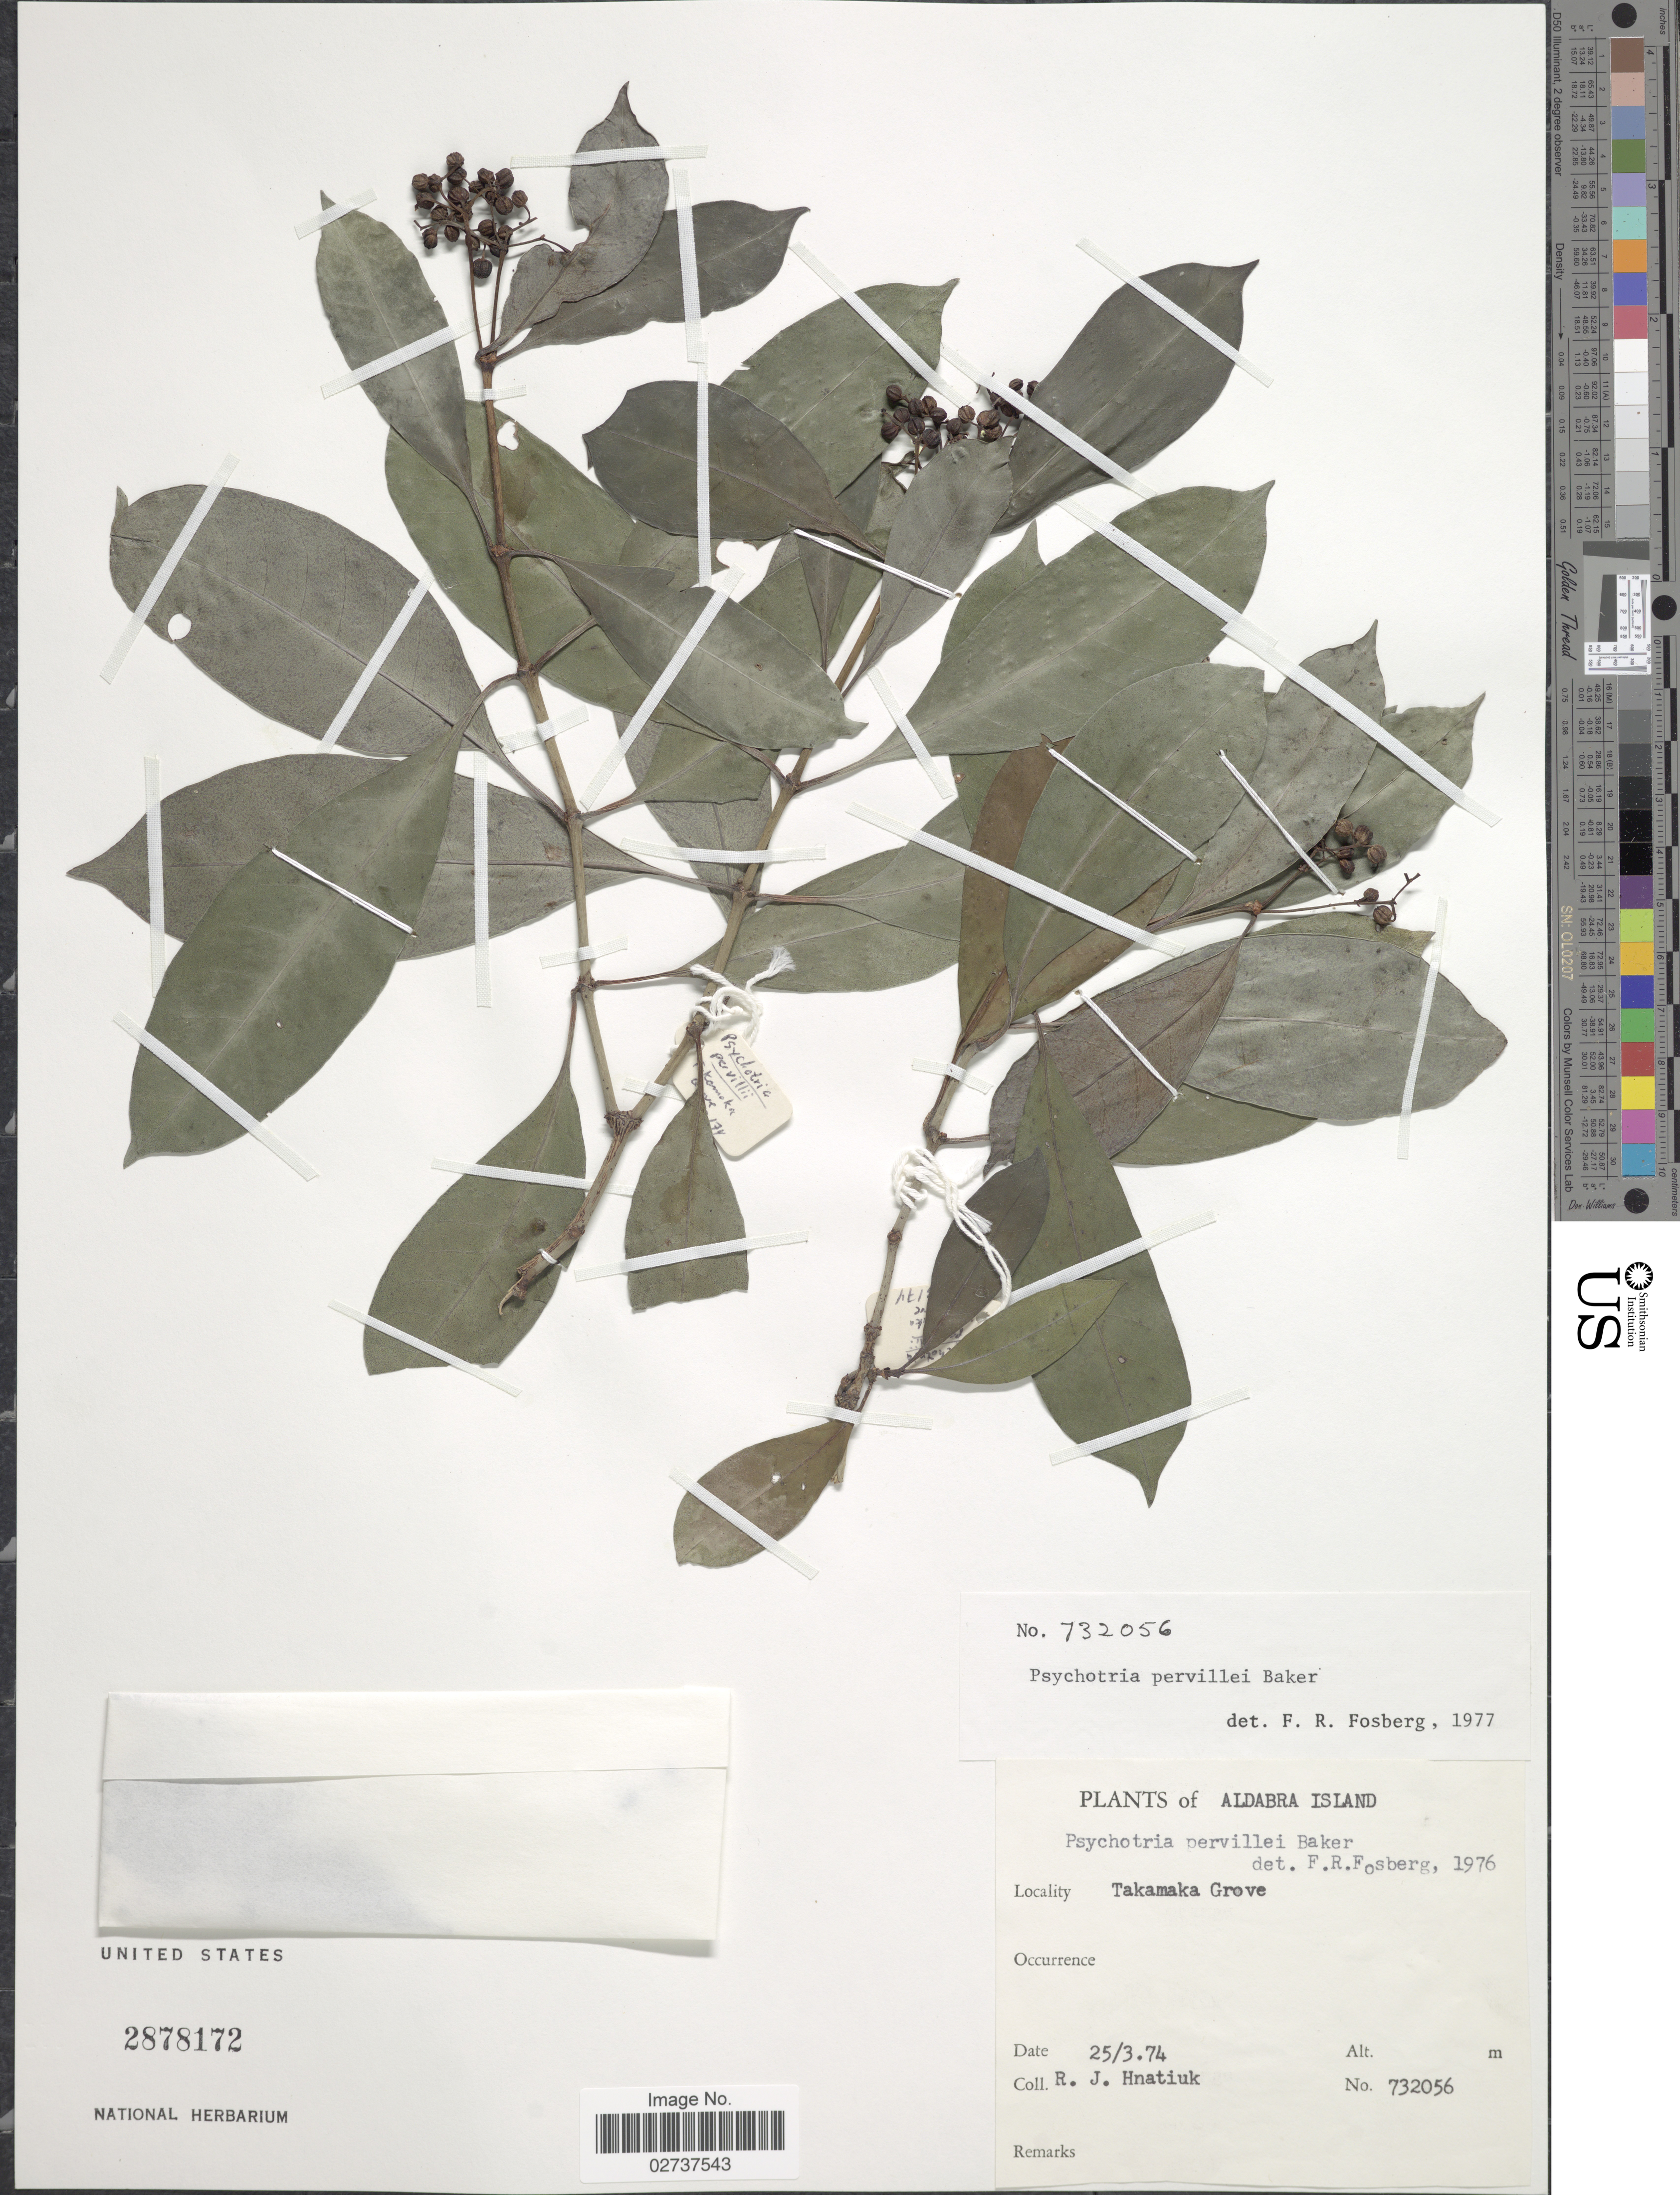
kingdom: Plantae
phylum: Tracheophyta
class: Magnoliopsida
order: Gentianales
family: Rubiaceae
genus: Psychotria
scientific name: Psychotria pervillei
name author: Baker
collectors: R. Hnatiuk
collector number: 732056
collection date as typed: Transcribed d/m/y: 25/3/74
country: Seychelles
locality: Aldabra Island, Takamaka Grove.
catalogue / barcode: US 2878172